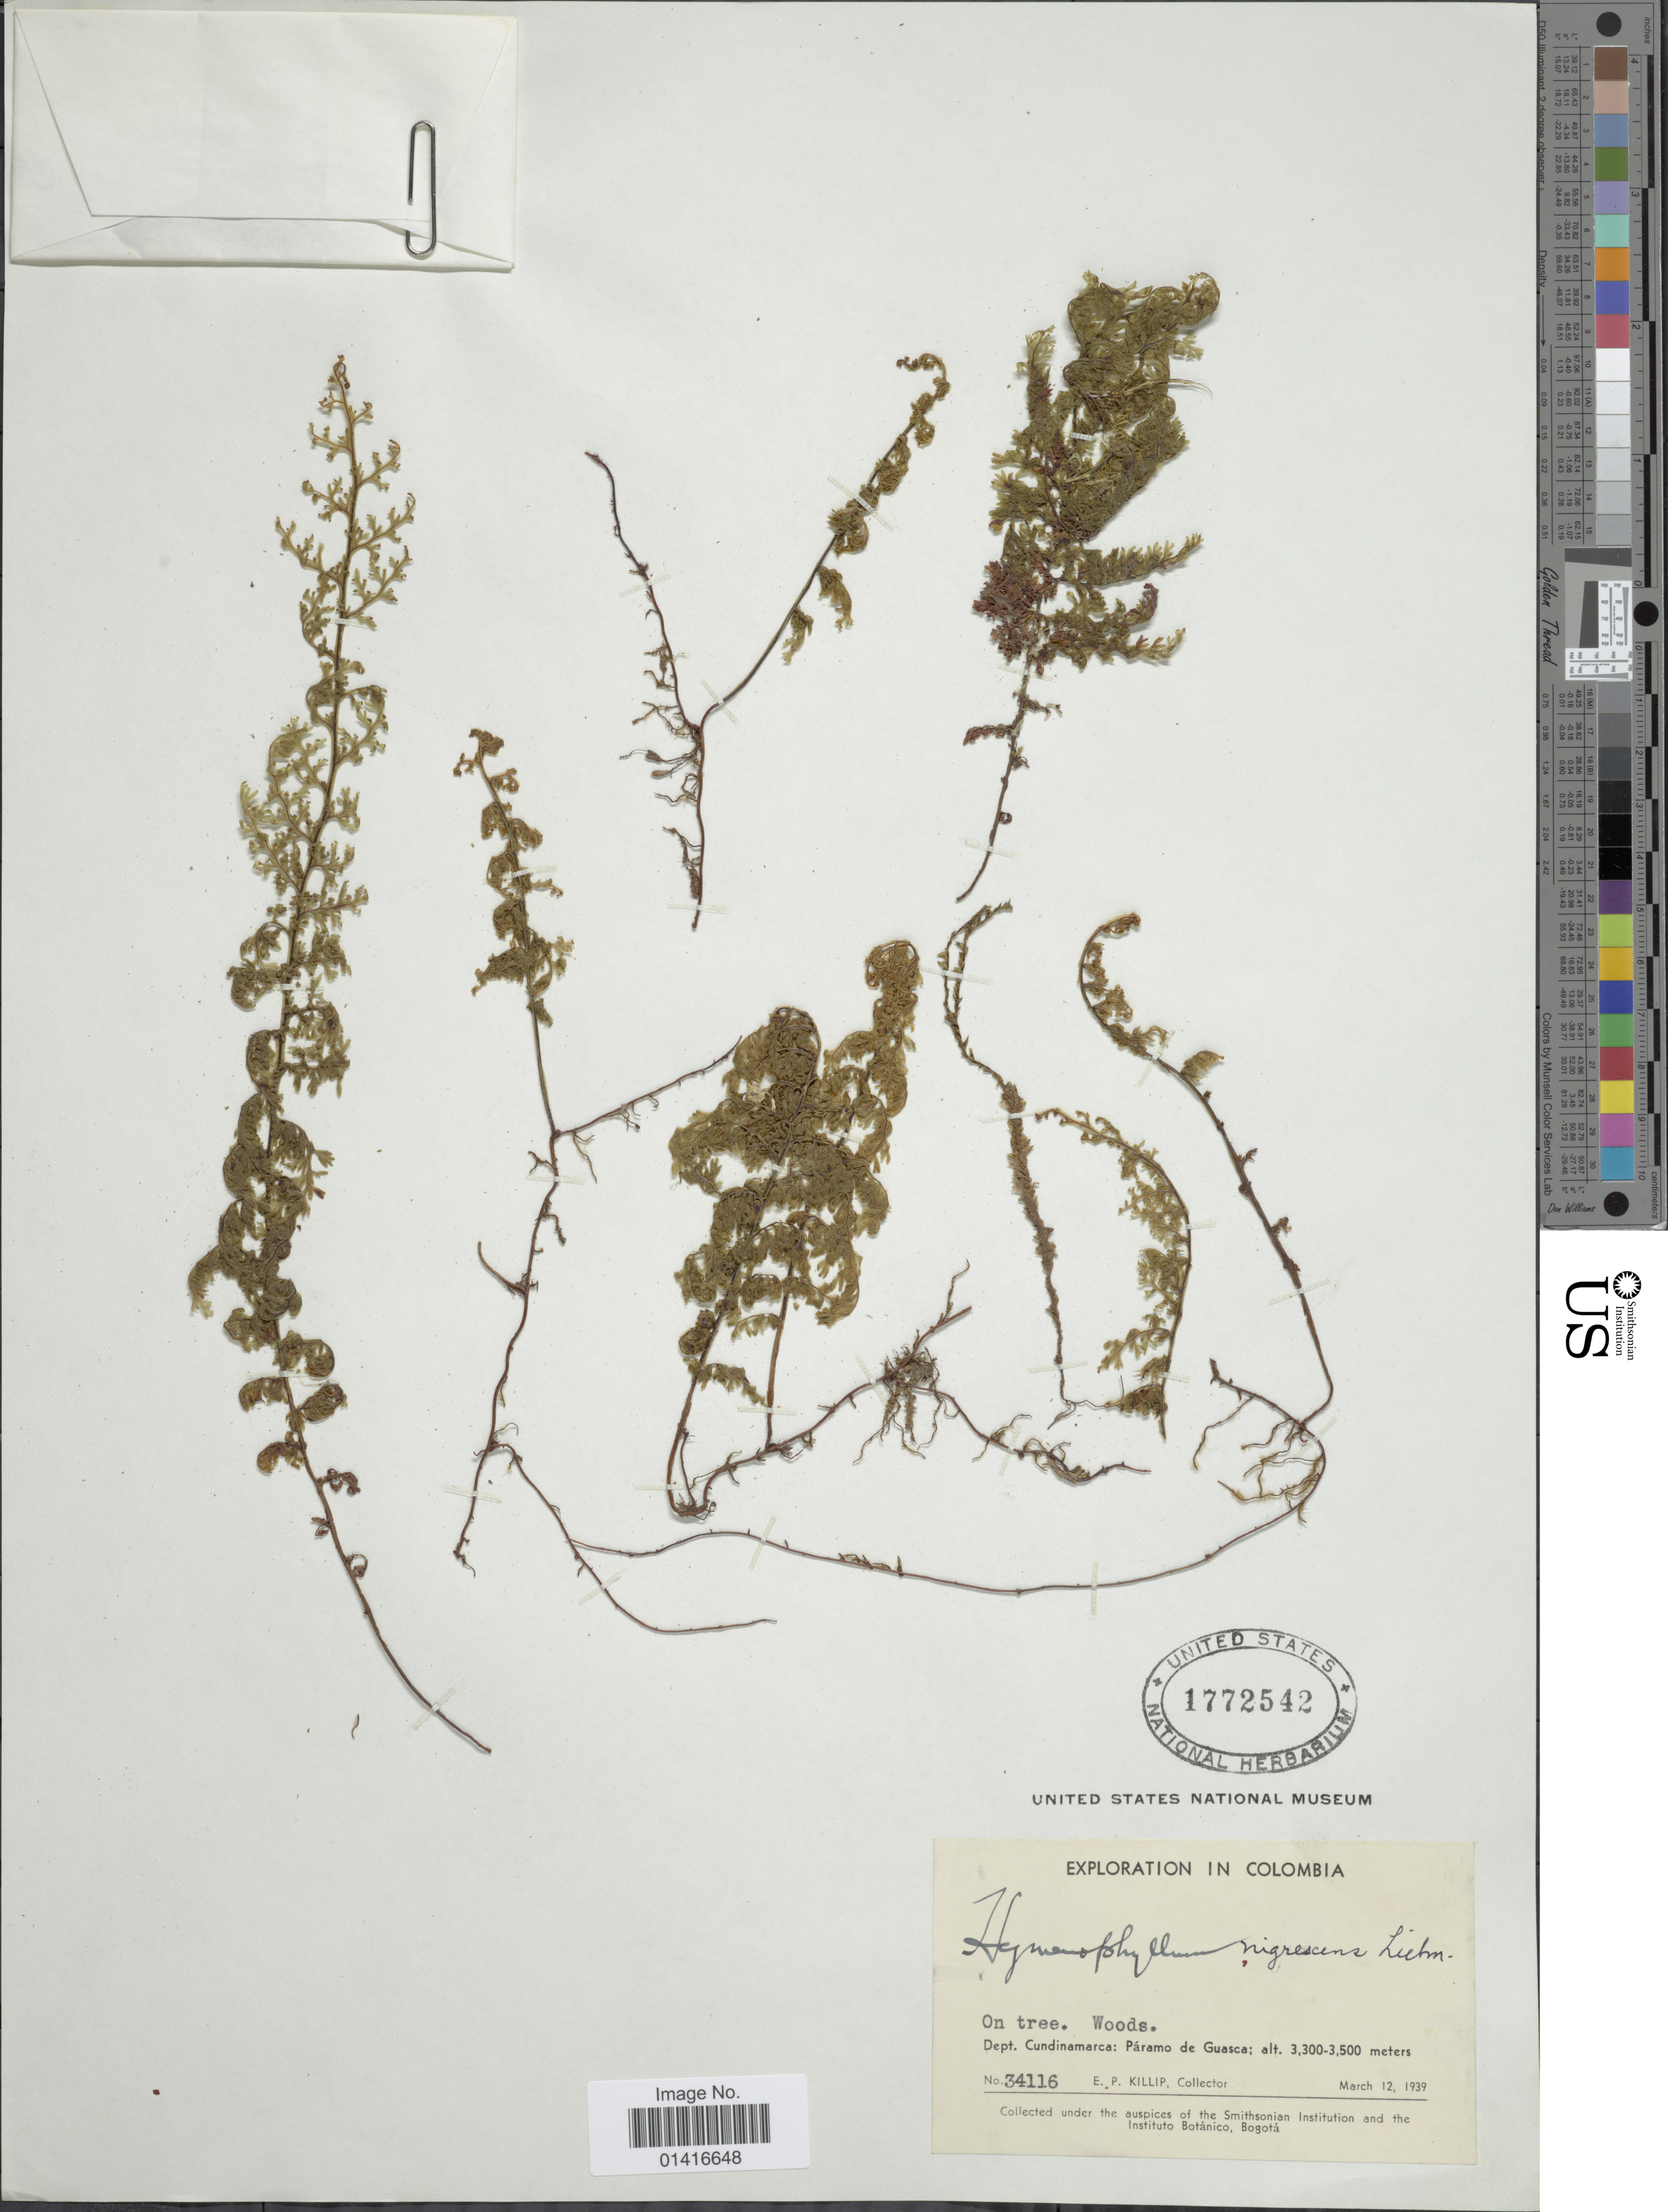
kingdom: Plantae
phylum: Tracheophyta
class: Polypodiopsida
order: Hymenophyllales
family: Hymenophyllaceae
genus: Hymenophyllum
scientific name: Hymenophyllum myriocarpum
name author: Hook.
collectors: E. P. Killip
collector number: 34116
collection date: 1939-03-12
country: Colombia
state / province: Cundinamarca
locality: On tree. woods. Dept. Cundinamarca: Párama de Guasca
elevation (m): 3300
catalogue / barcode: US 1772542